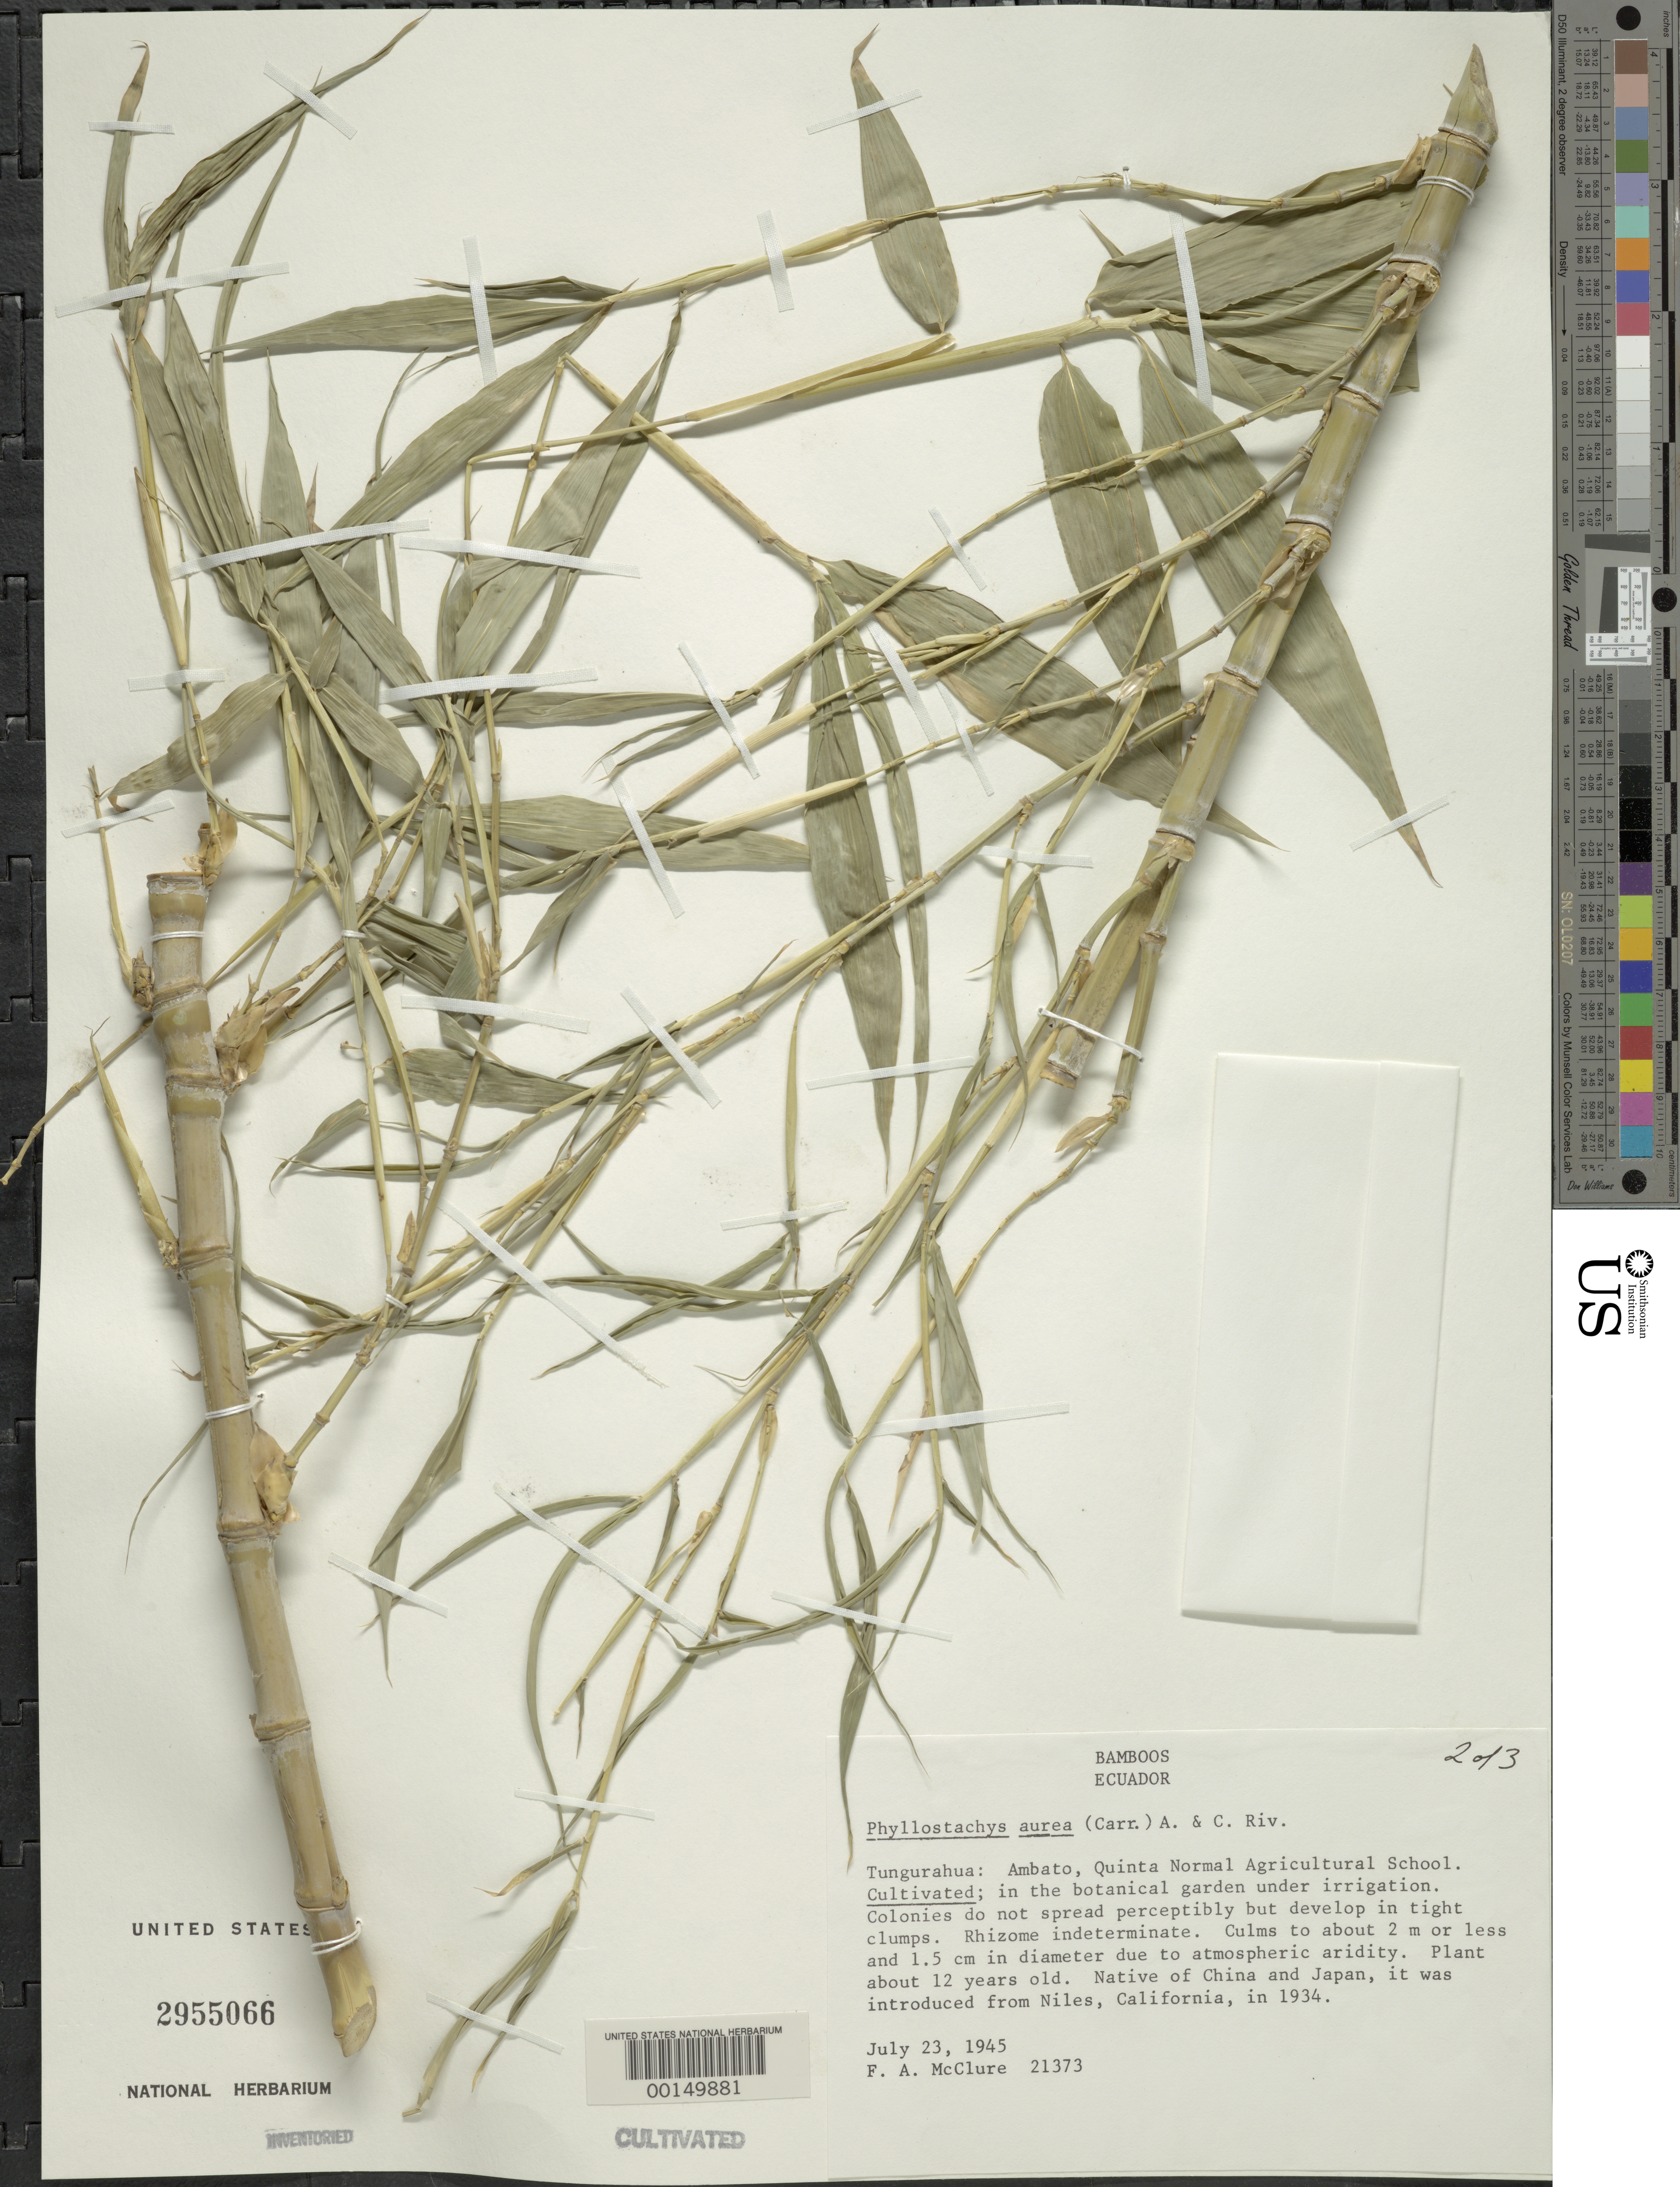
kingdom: Plantae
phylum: Tracheophyta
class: Liliopsida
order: Poales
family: Poaceae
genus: Phyllostachys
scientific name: Phyllostachys aurea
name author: Rivière & C. Rivière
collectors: F. A. McClure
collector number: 21373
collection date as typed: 23 Jul 1945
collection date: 1945-07-23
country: Ecuador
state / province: Tungurahua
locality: Ambato, quinta narmal agricultural school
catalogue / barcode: US 2955066